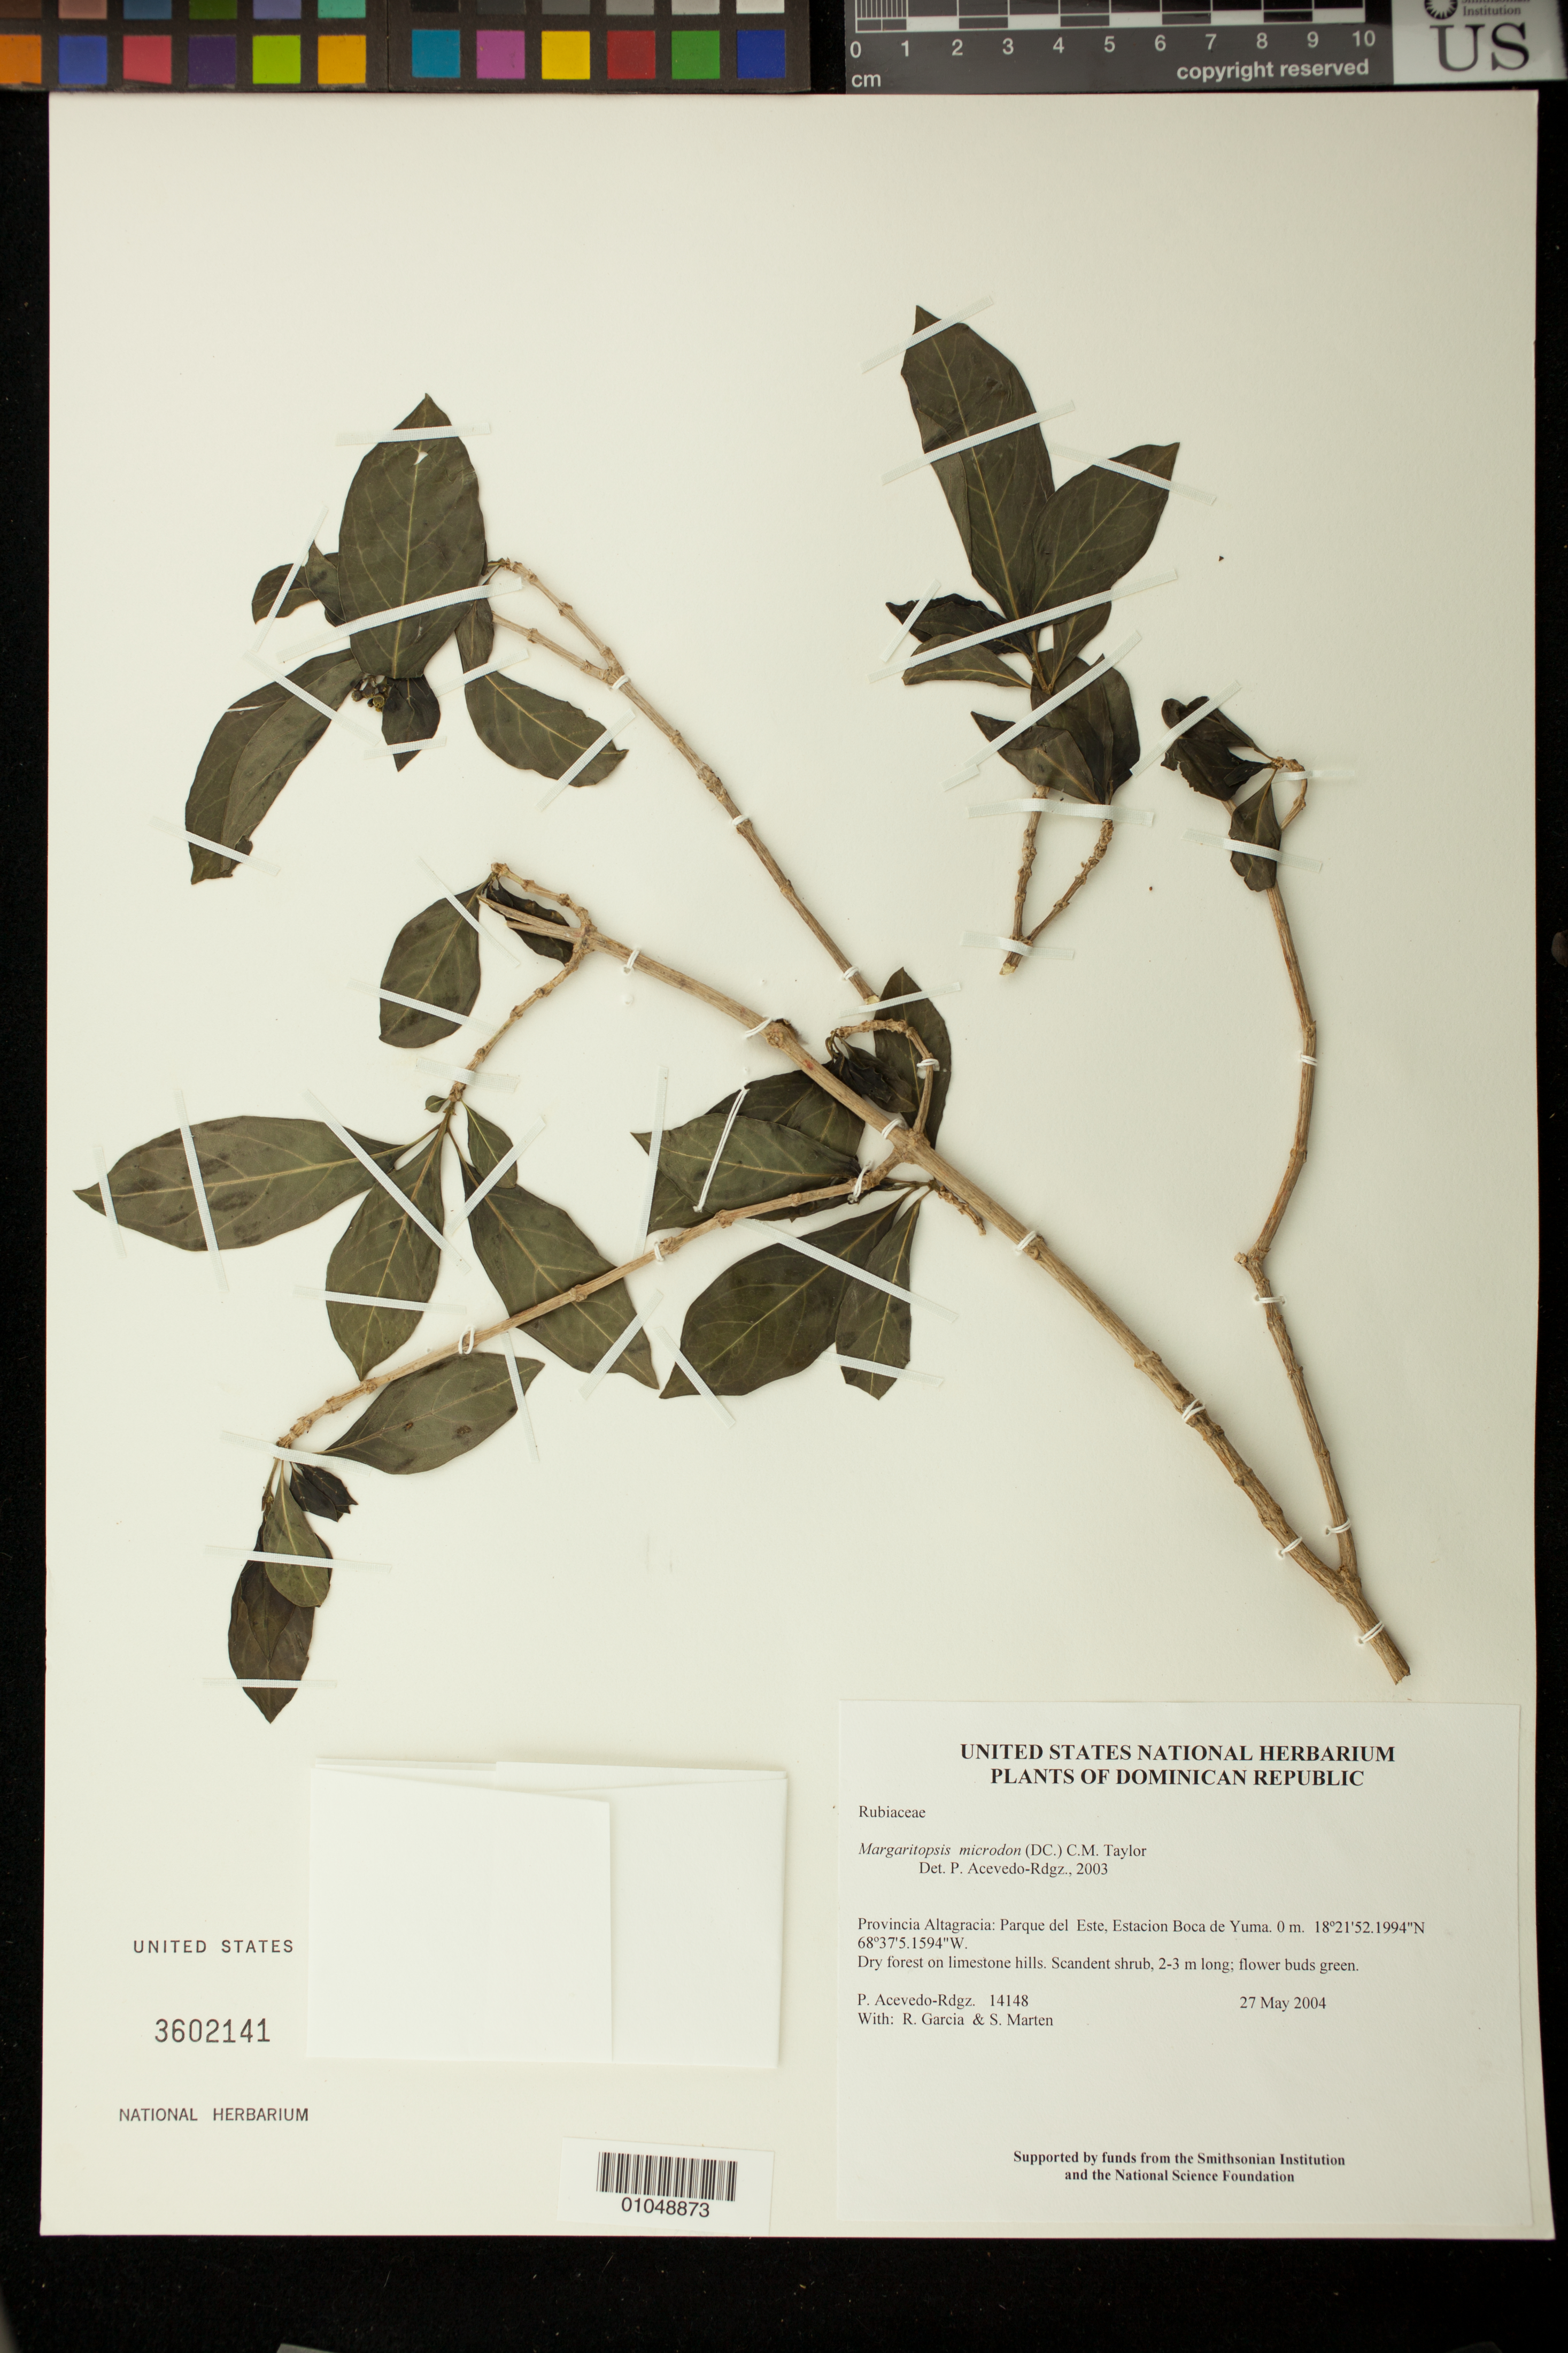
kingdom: Plantae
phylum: Tracheophyta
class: Magnoliopsida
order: Gentianales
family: Rubiaceae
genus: Margaritopsis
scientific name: Margaritopsis microdon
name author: (DC.) C.M. Taylor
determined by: Acevedo-Rodríguez, P., (BOT), Smithsonian Institution - National Museum of Natural History (UNITED STATES)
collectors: P. Acevedo-Rodr., R. G. García & S. Marten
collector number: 14148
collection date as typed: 27 May 2004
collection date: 2004-05-27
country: Dominican Republic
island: Hispaniola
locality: Provincia Altagracia: Parque del Este, Estacion Boca de Yuma.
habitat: Dry forest on limestone hills.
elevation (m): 0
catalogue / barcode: US 3602141